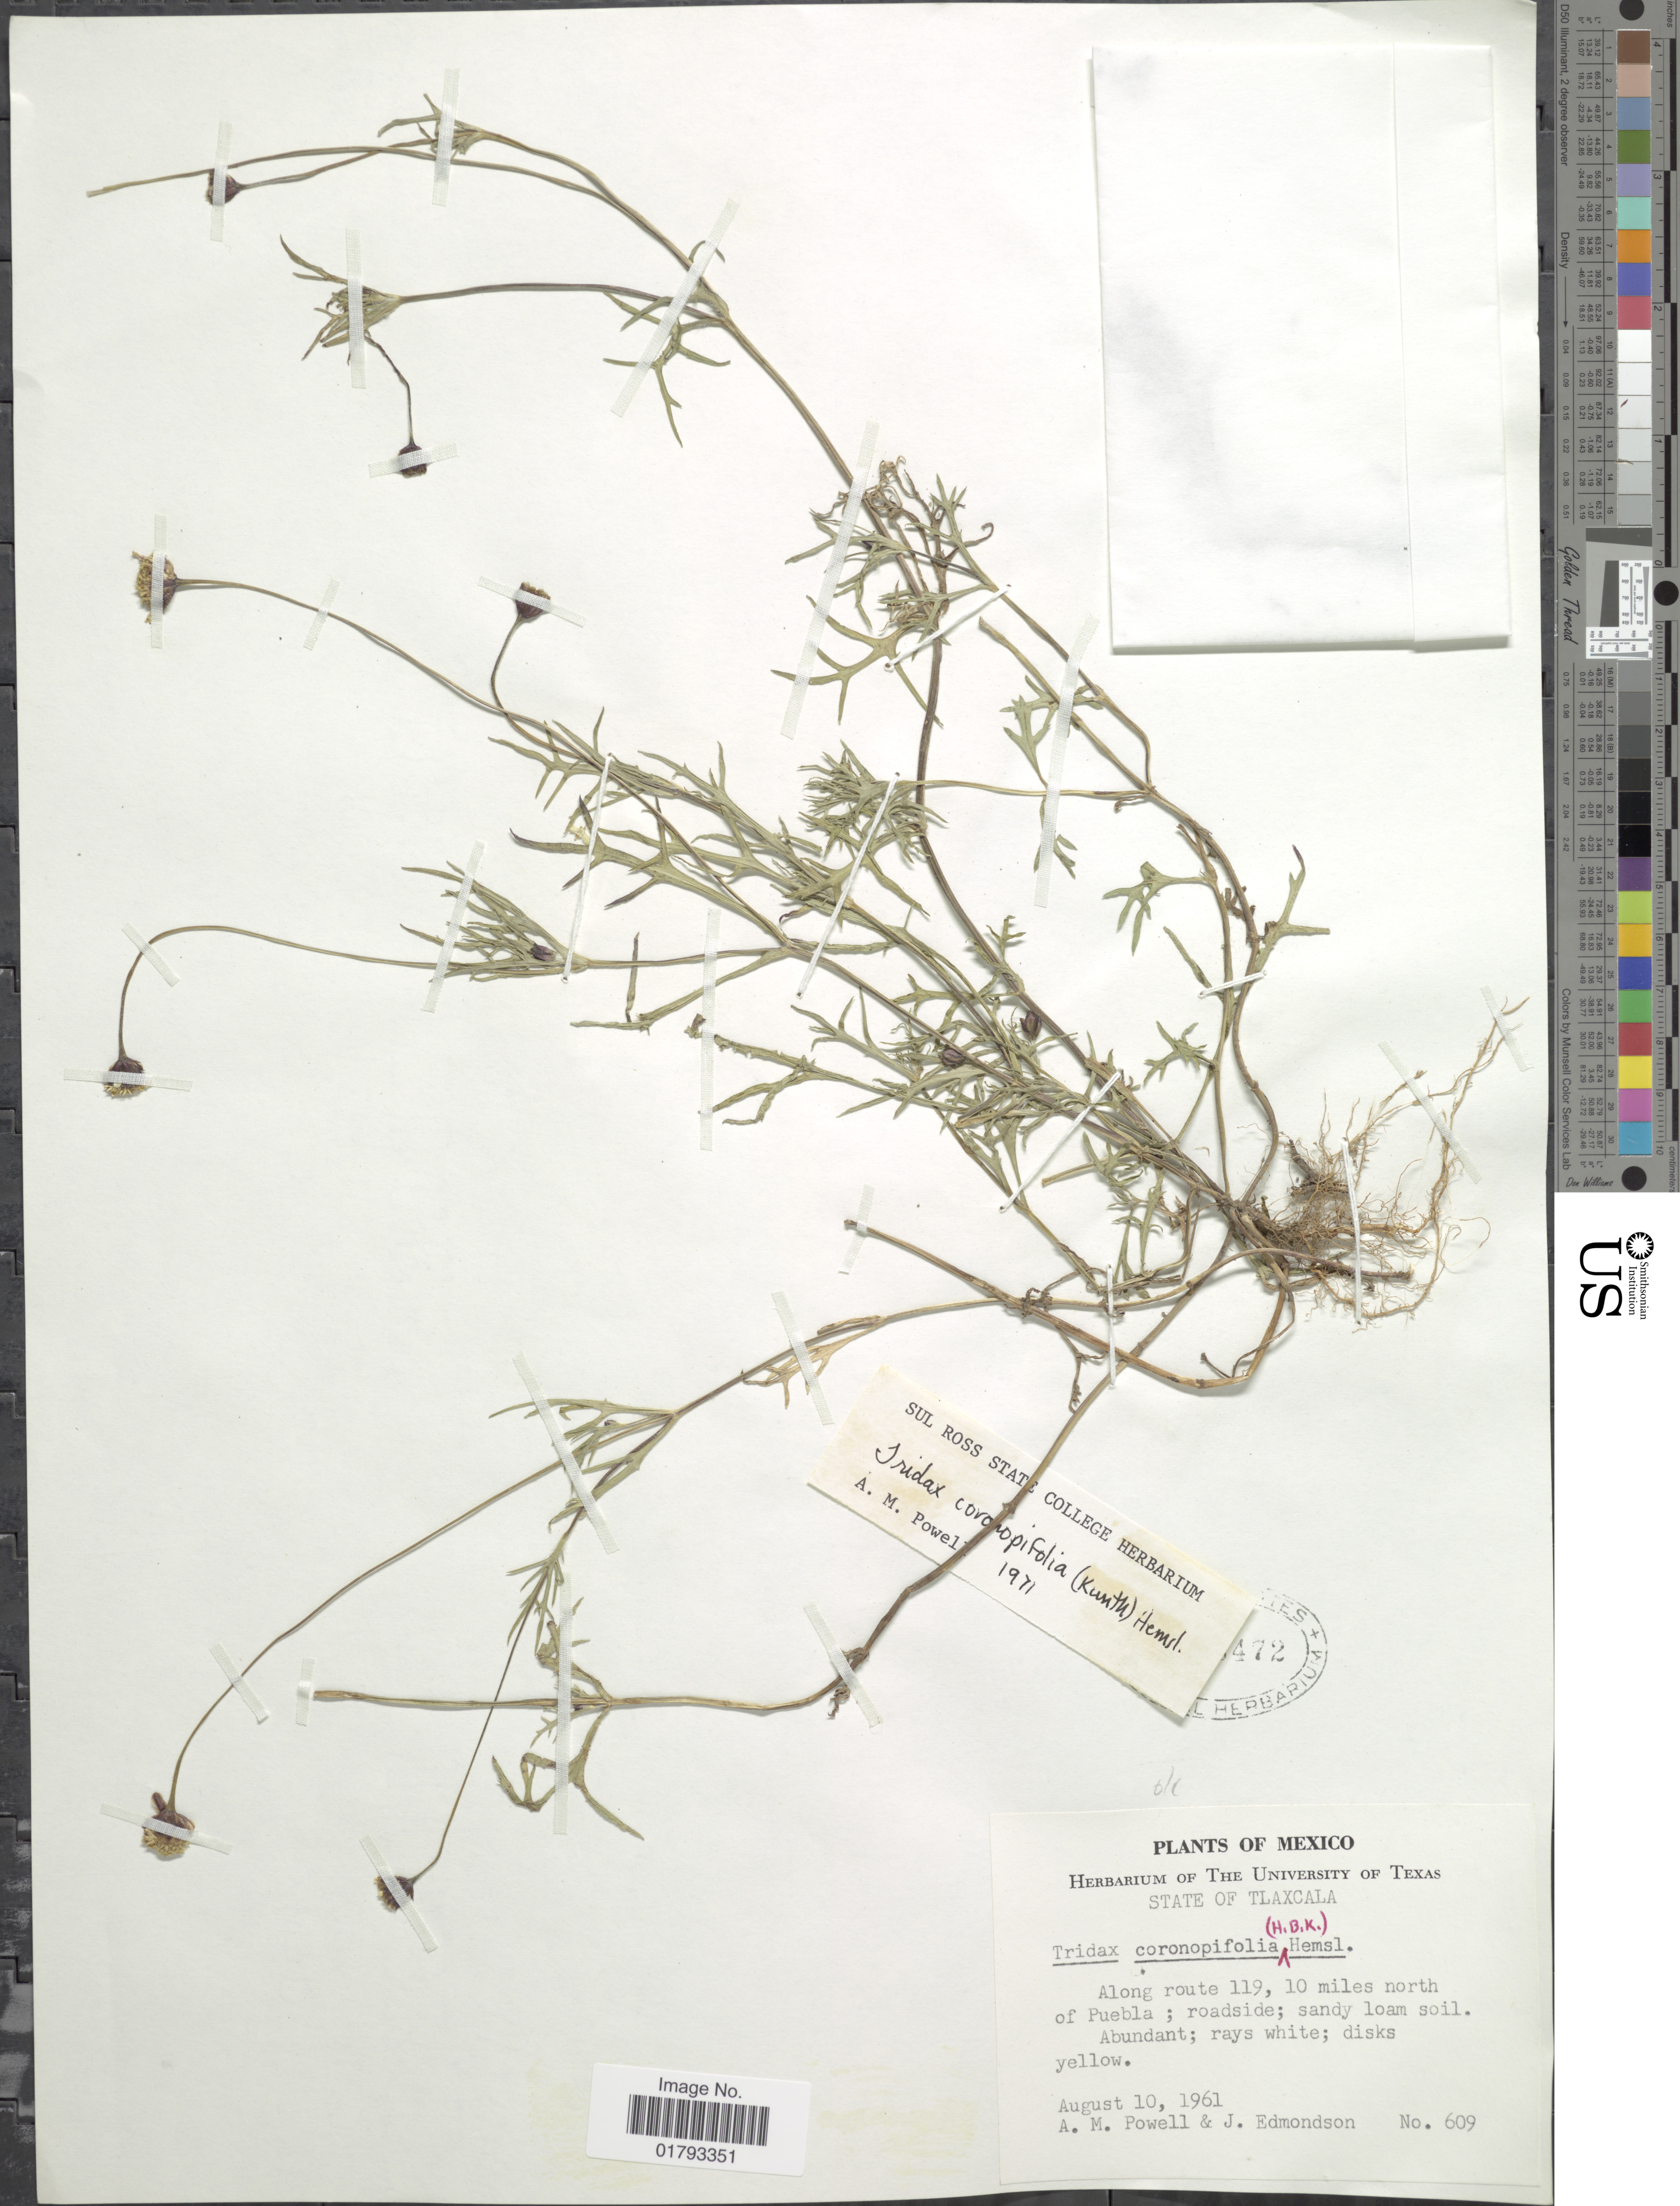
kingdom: Plantae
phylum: Tracheophyta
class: Magnoliopsida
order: Asterales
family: Asteraceae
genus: Tridax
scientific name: Tridax coronopifolia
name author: (Kunth) Hemsl.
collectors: A. M. Powell & J. Edmondson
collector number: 609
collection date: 1961-08-10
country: Mexico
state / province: Tlaxcala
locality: State of Tlaxcala, Along route 119, 10 miles north of Puebla; roadside